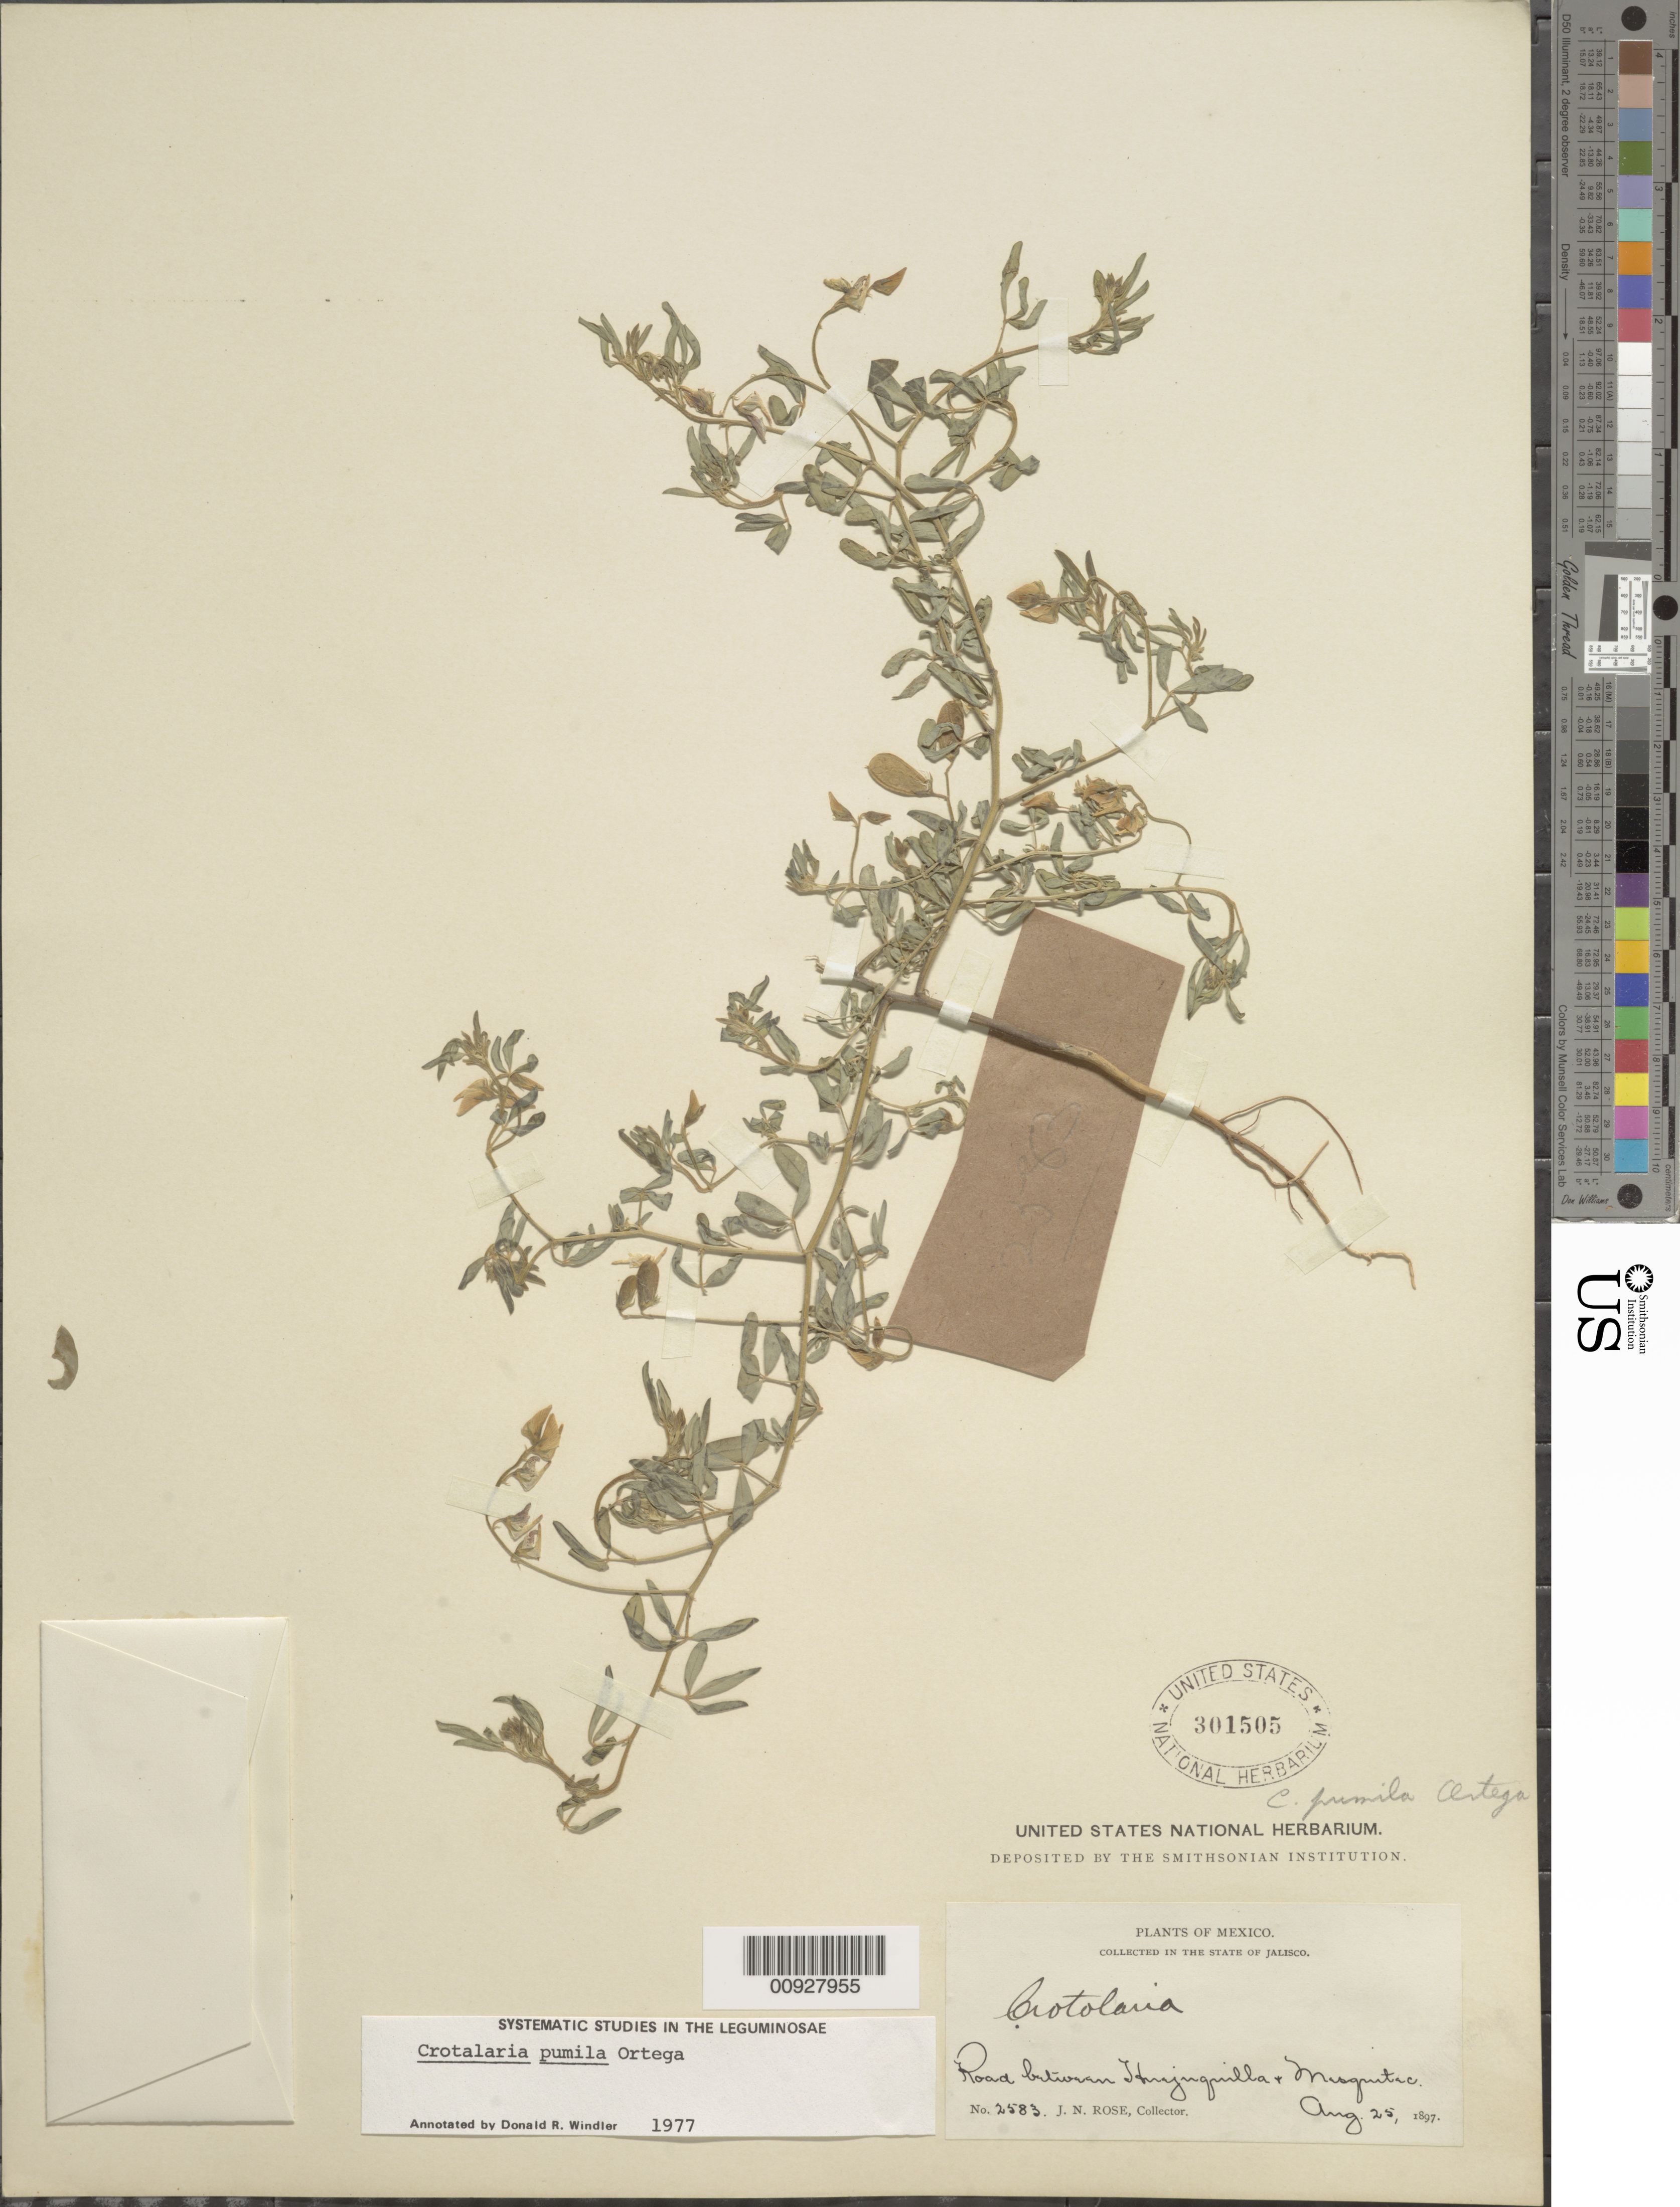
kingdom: Plantae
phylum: Tracheophyta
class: Magnoliopsida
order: Fabales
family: Fabaceae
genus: Crotalaria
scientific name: Crotalaria pumila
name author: Ortega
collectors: J. N. Rose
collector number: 2583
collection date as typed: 25 Aug 1897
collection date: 1897-08-25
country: Mexico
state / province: Jalisco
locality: Road between Huejuquilla & Mesquitec, State of Jalisco.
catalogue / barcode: US 301505